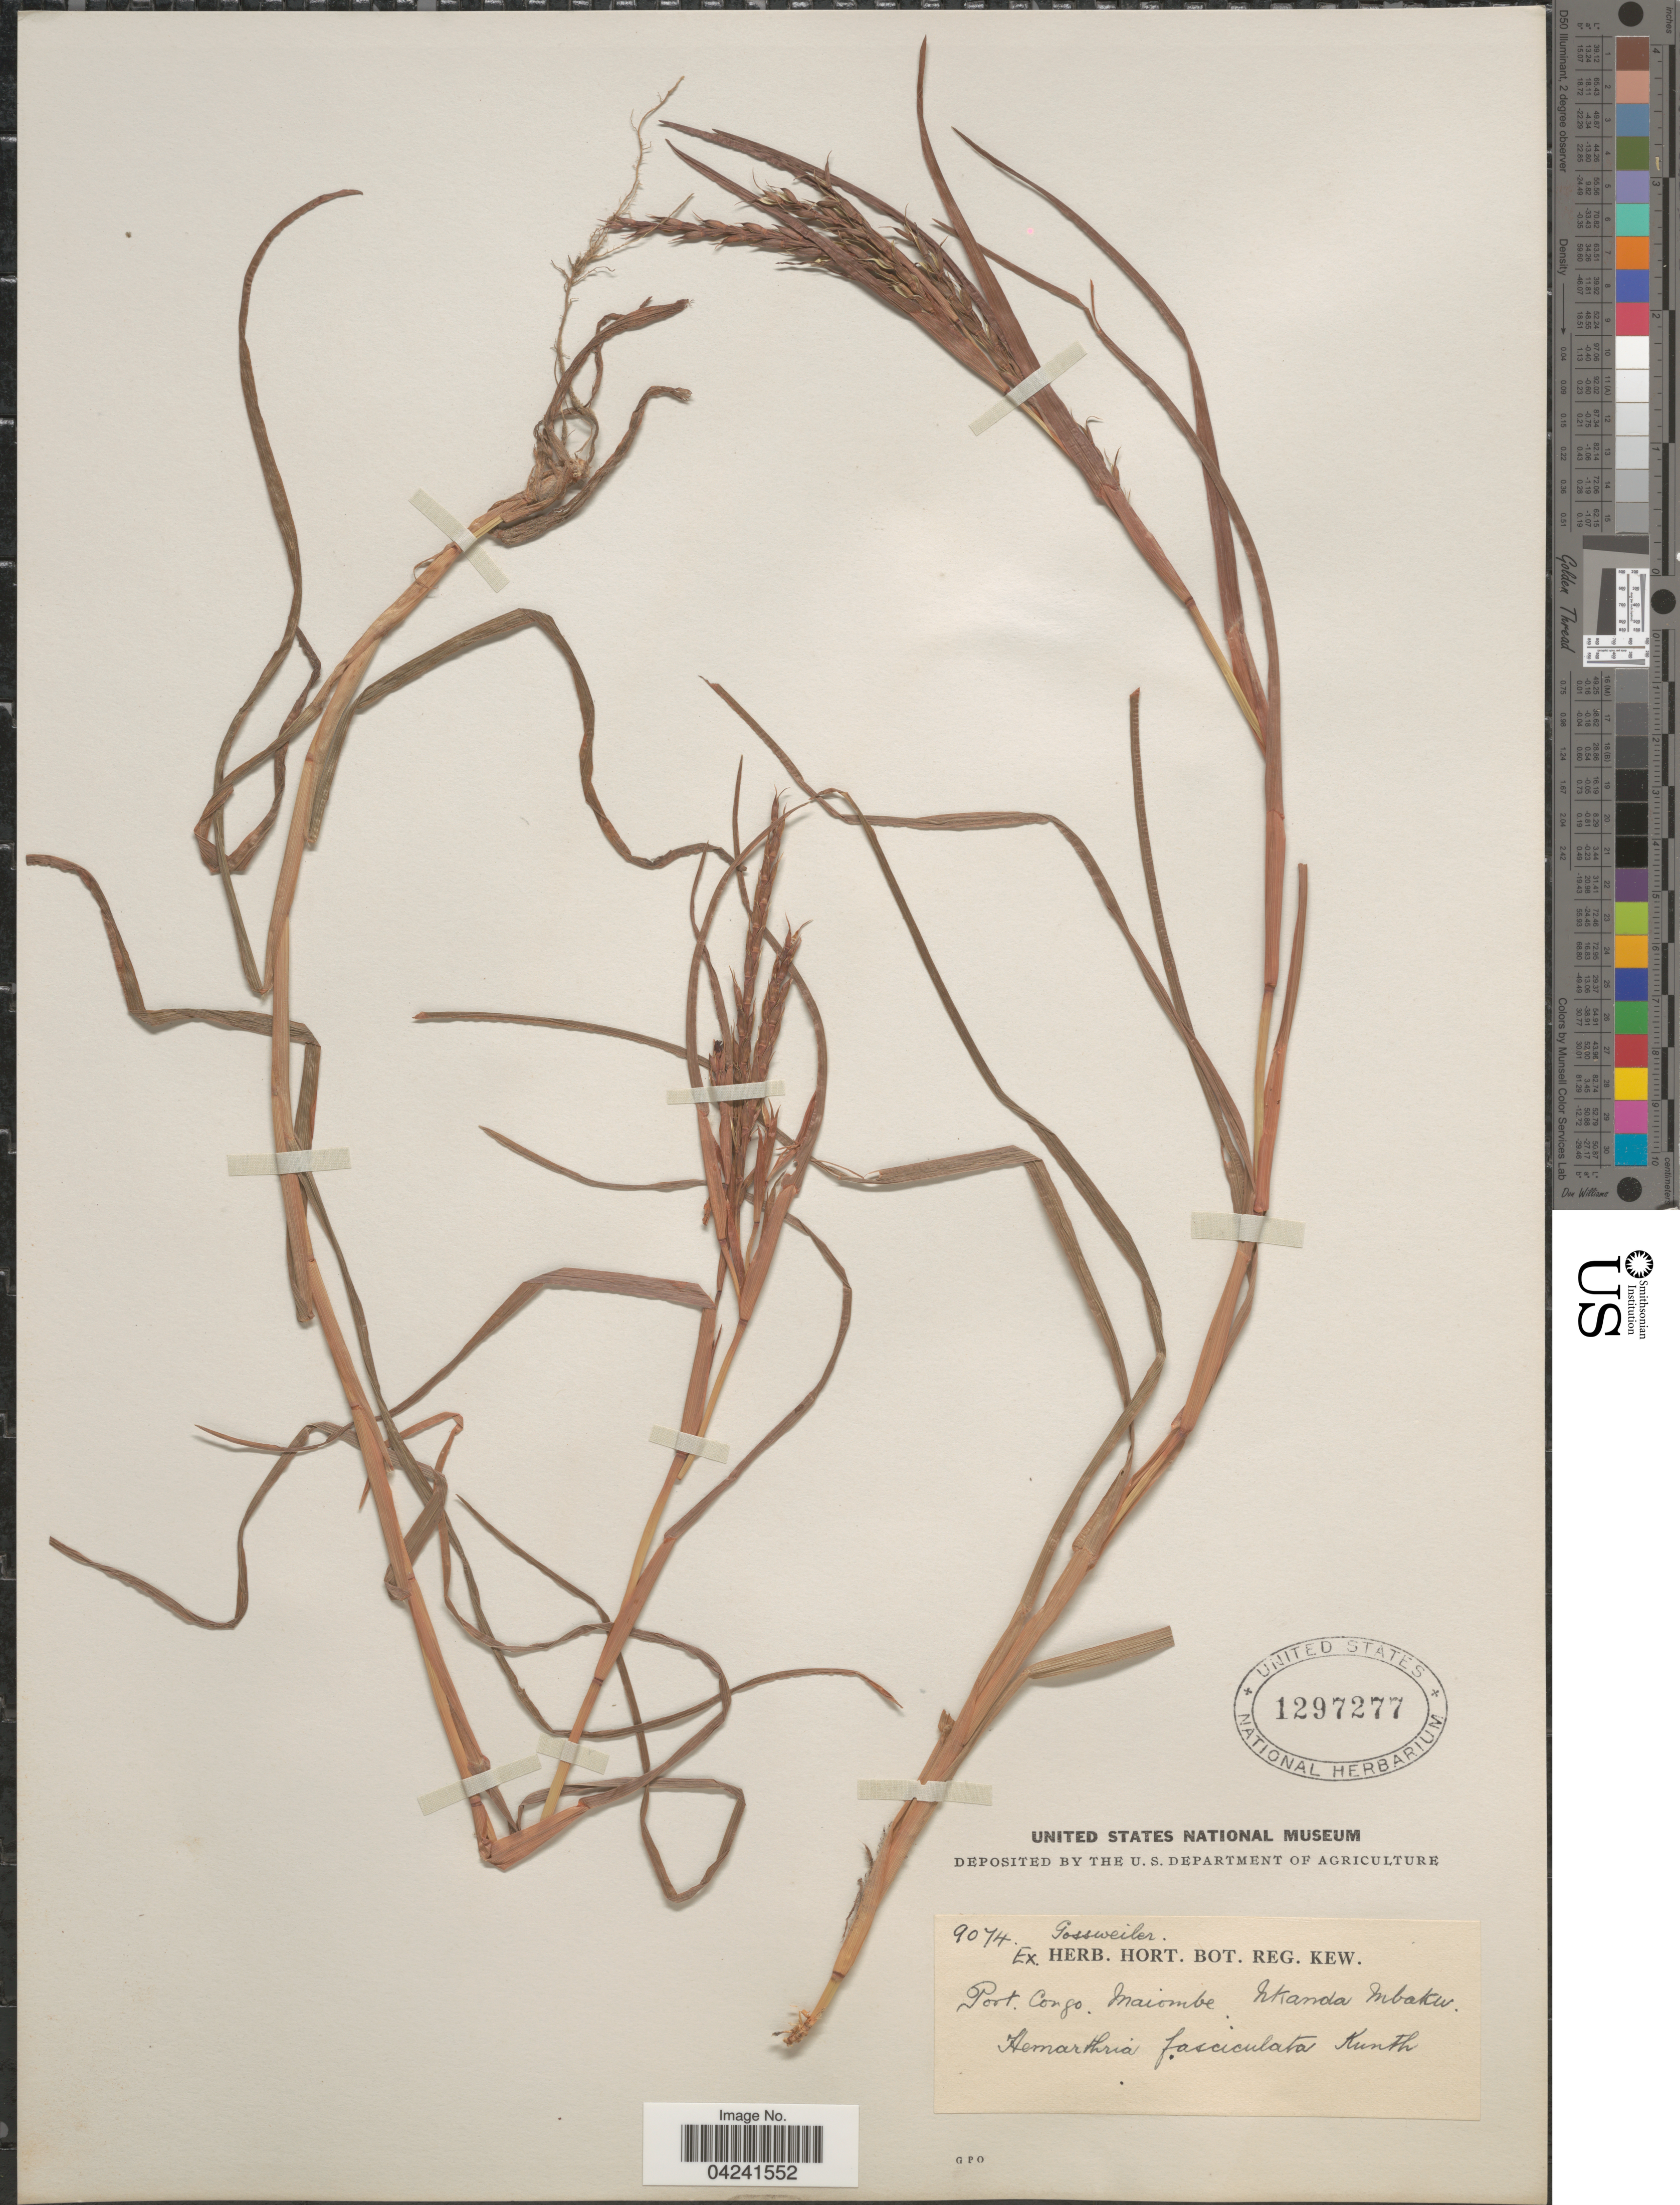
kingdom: Plantae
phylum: Tracheophyta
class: Liliopsida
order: Poales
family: Poaceae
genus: Hemarthria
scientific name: Hemarthria altissima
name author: (Poir.) Stapf & C. E. Hubb.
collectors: -. Gossweiler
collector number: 9074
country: Angola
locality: Port. Congo. Maiombe. Nkanda Mbaku.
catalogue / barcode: US 1297277